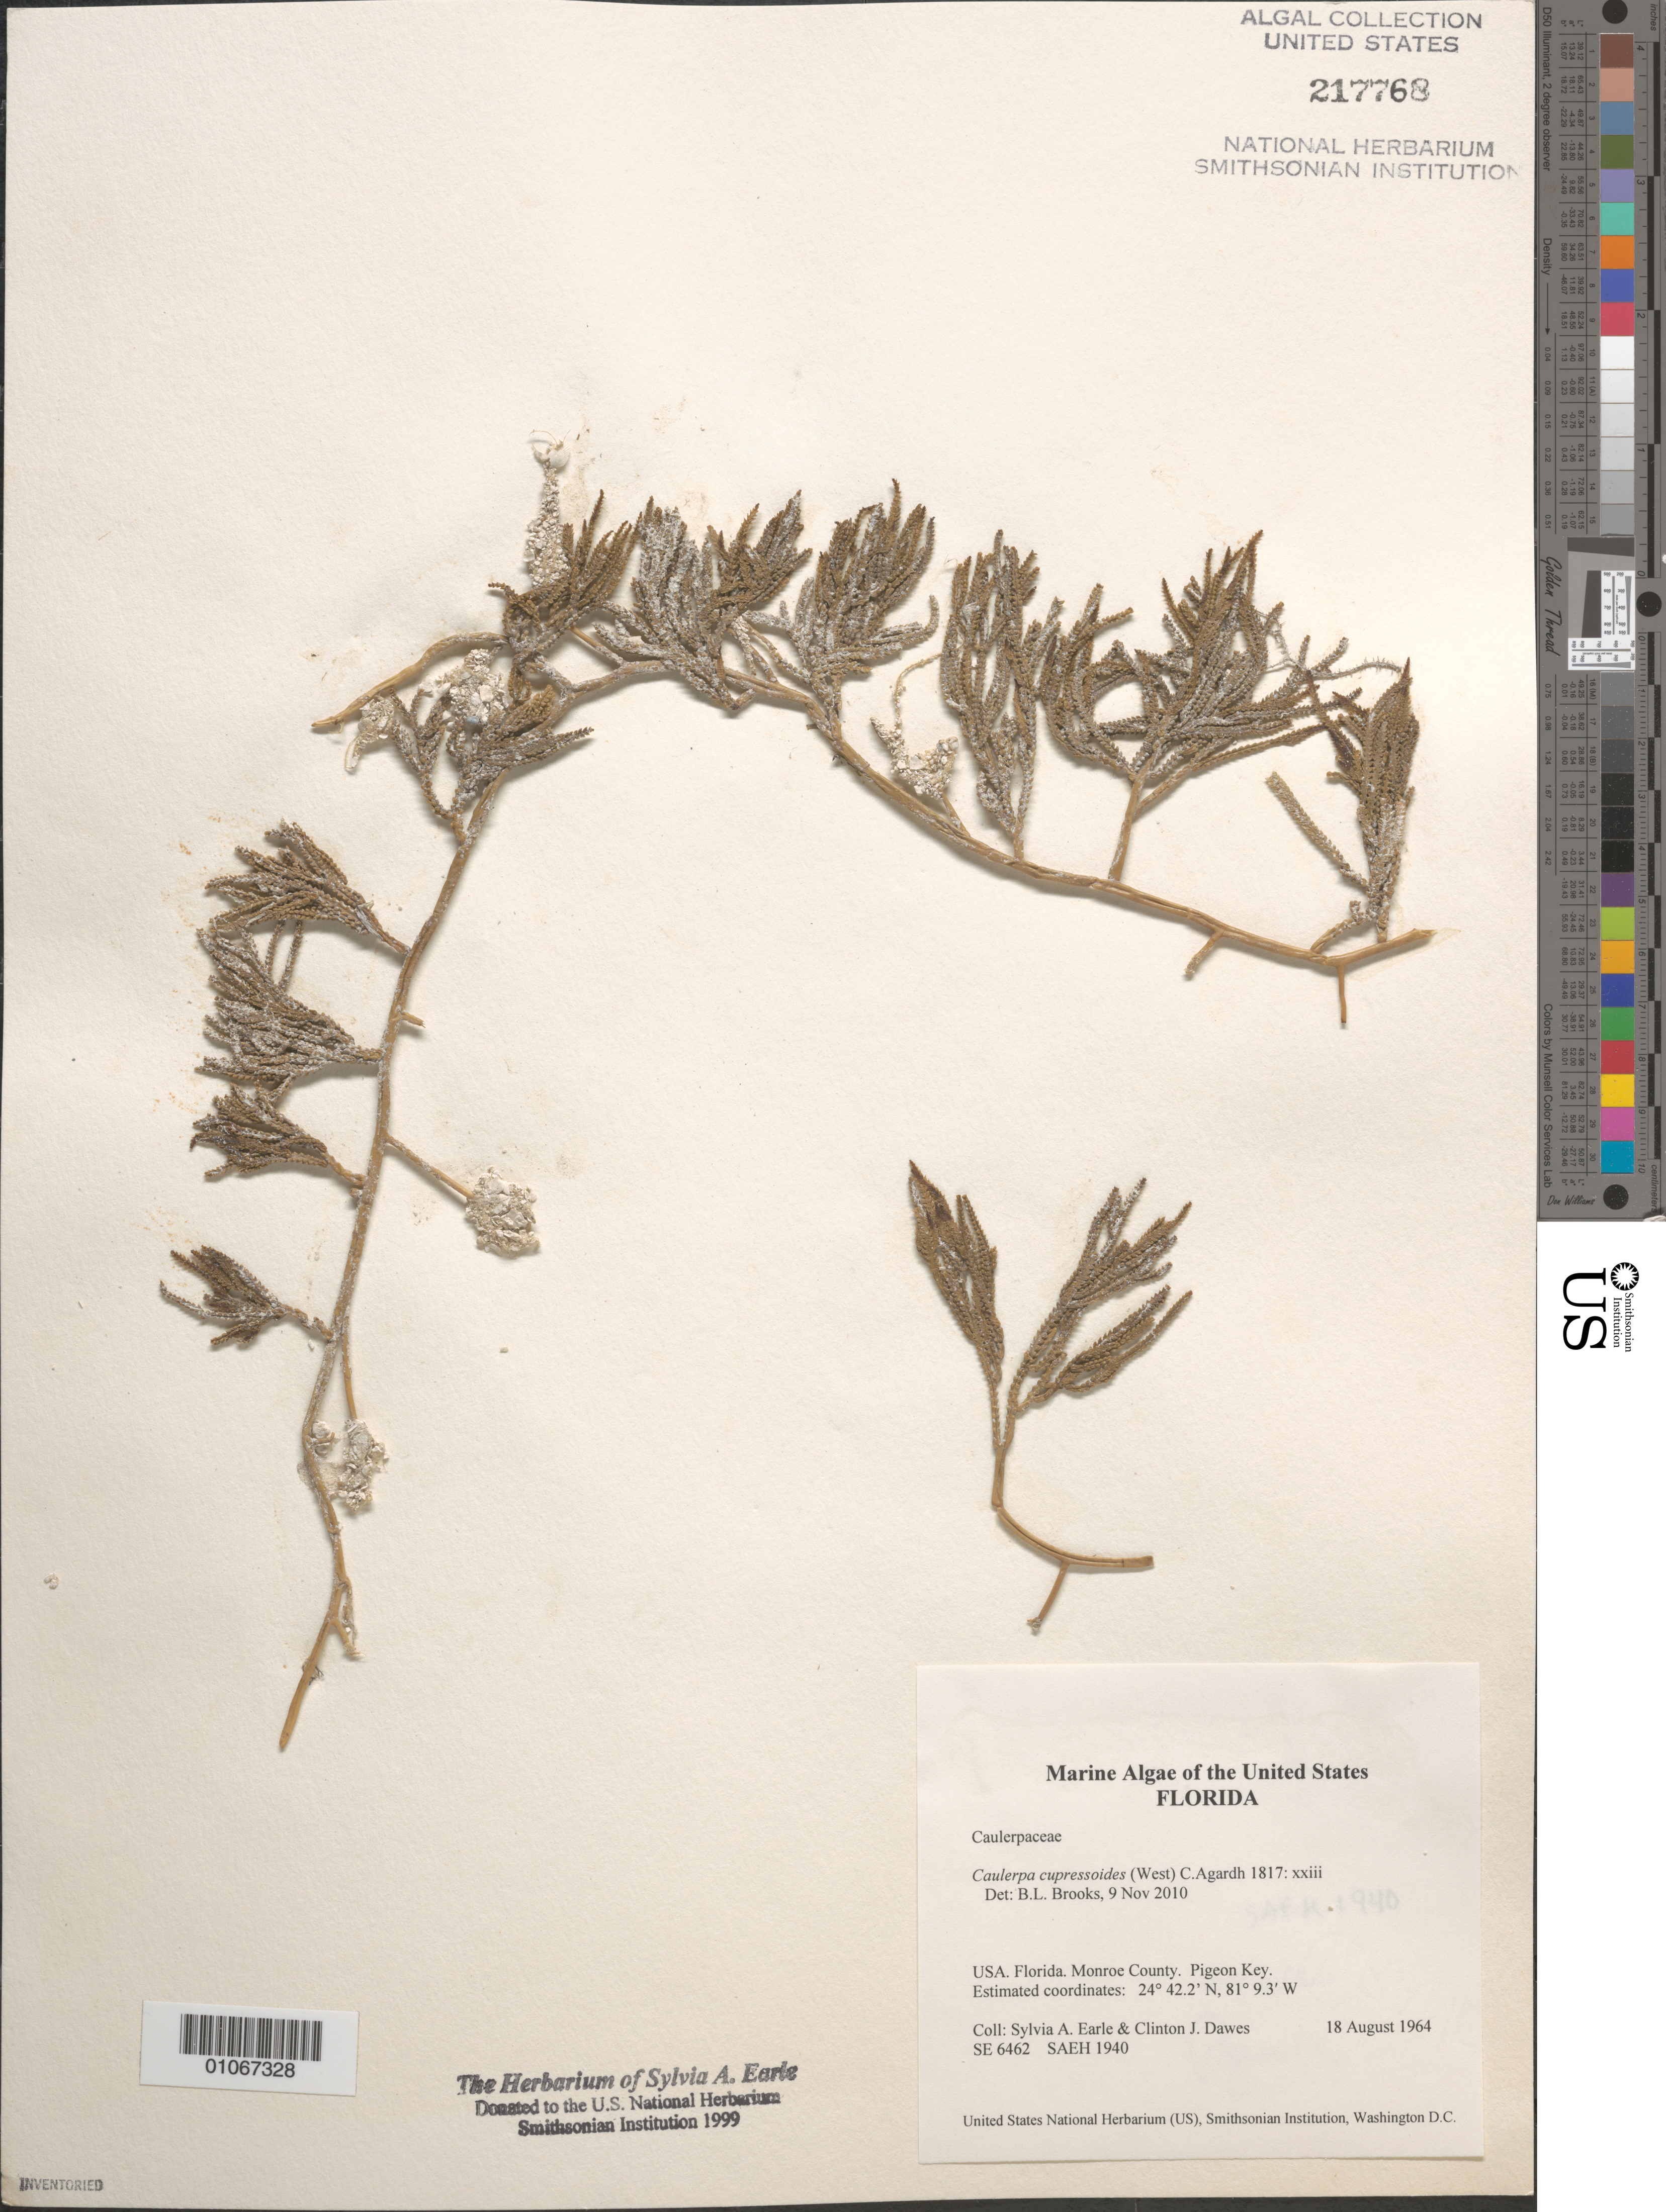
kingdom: Plantae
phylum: Chlorophyta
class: Ulvophyceae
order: Bryopsidales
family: Caulerpaceae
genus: Caulerpa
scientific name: Caulerpa cupressoides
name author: (Vahl) C. Agardh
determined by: Brooks, B. L., (BOT), Smithsonian Institution - National Museum of Natural History (UNITED STATES)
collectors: S. A. Earle & C. Dawes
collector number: SE 6462 & SAEH 1940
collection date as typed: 18 Aug 1964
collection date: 1964-08-18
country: United States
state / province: Florida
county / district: Monroe County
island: Pigeon Key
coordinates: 24 42.2'N, 81 9.3'W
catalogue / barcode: US 217768